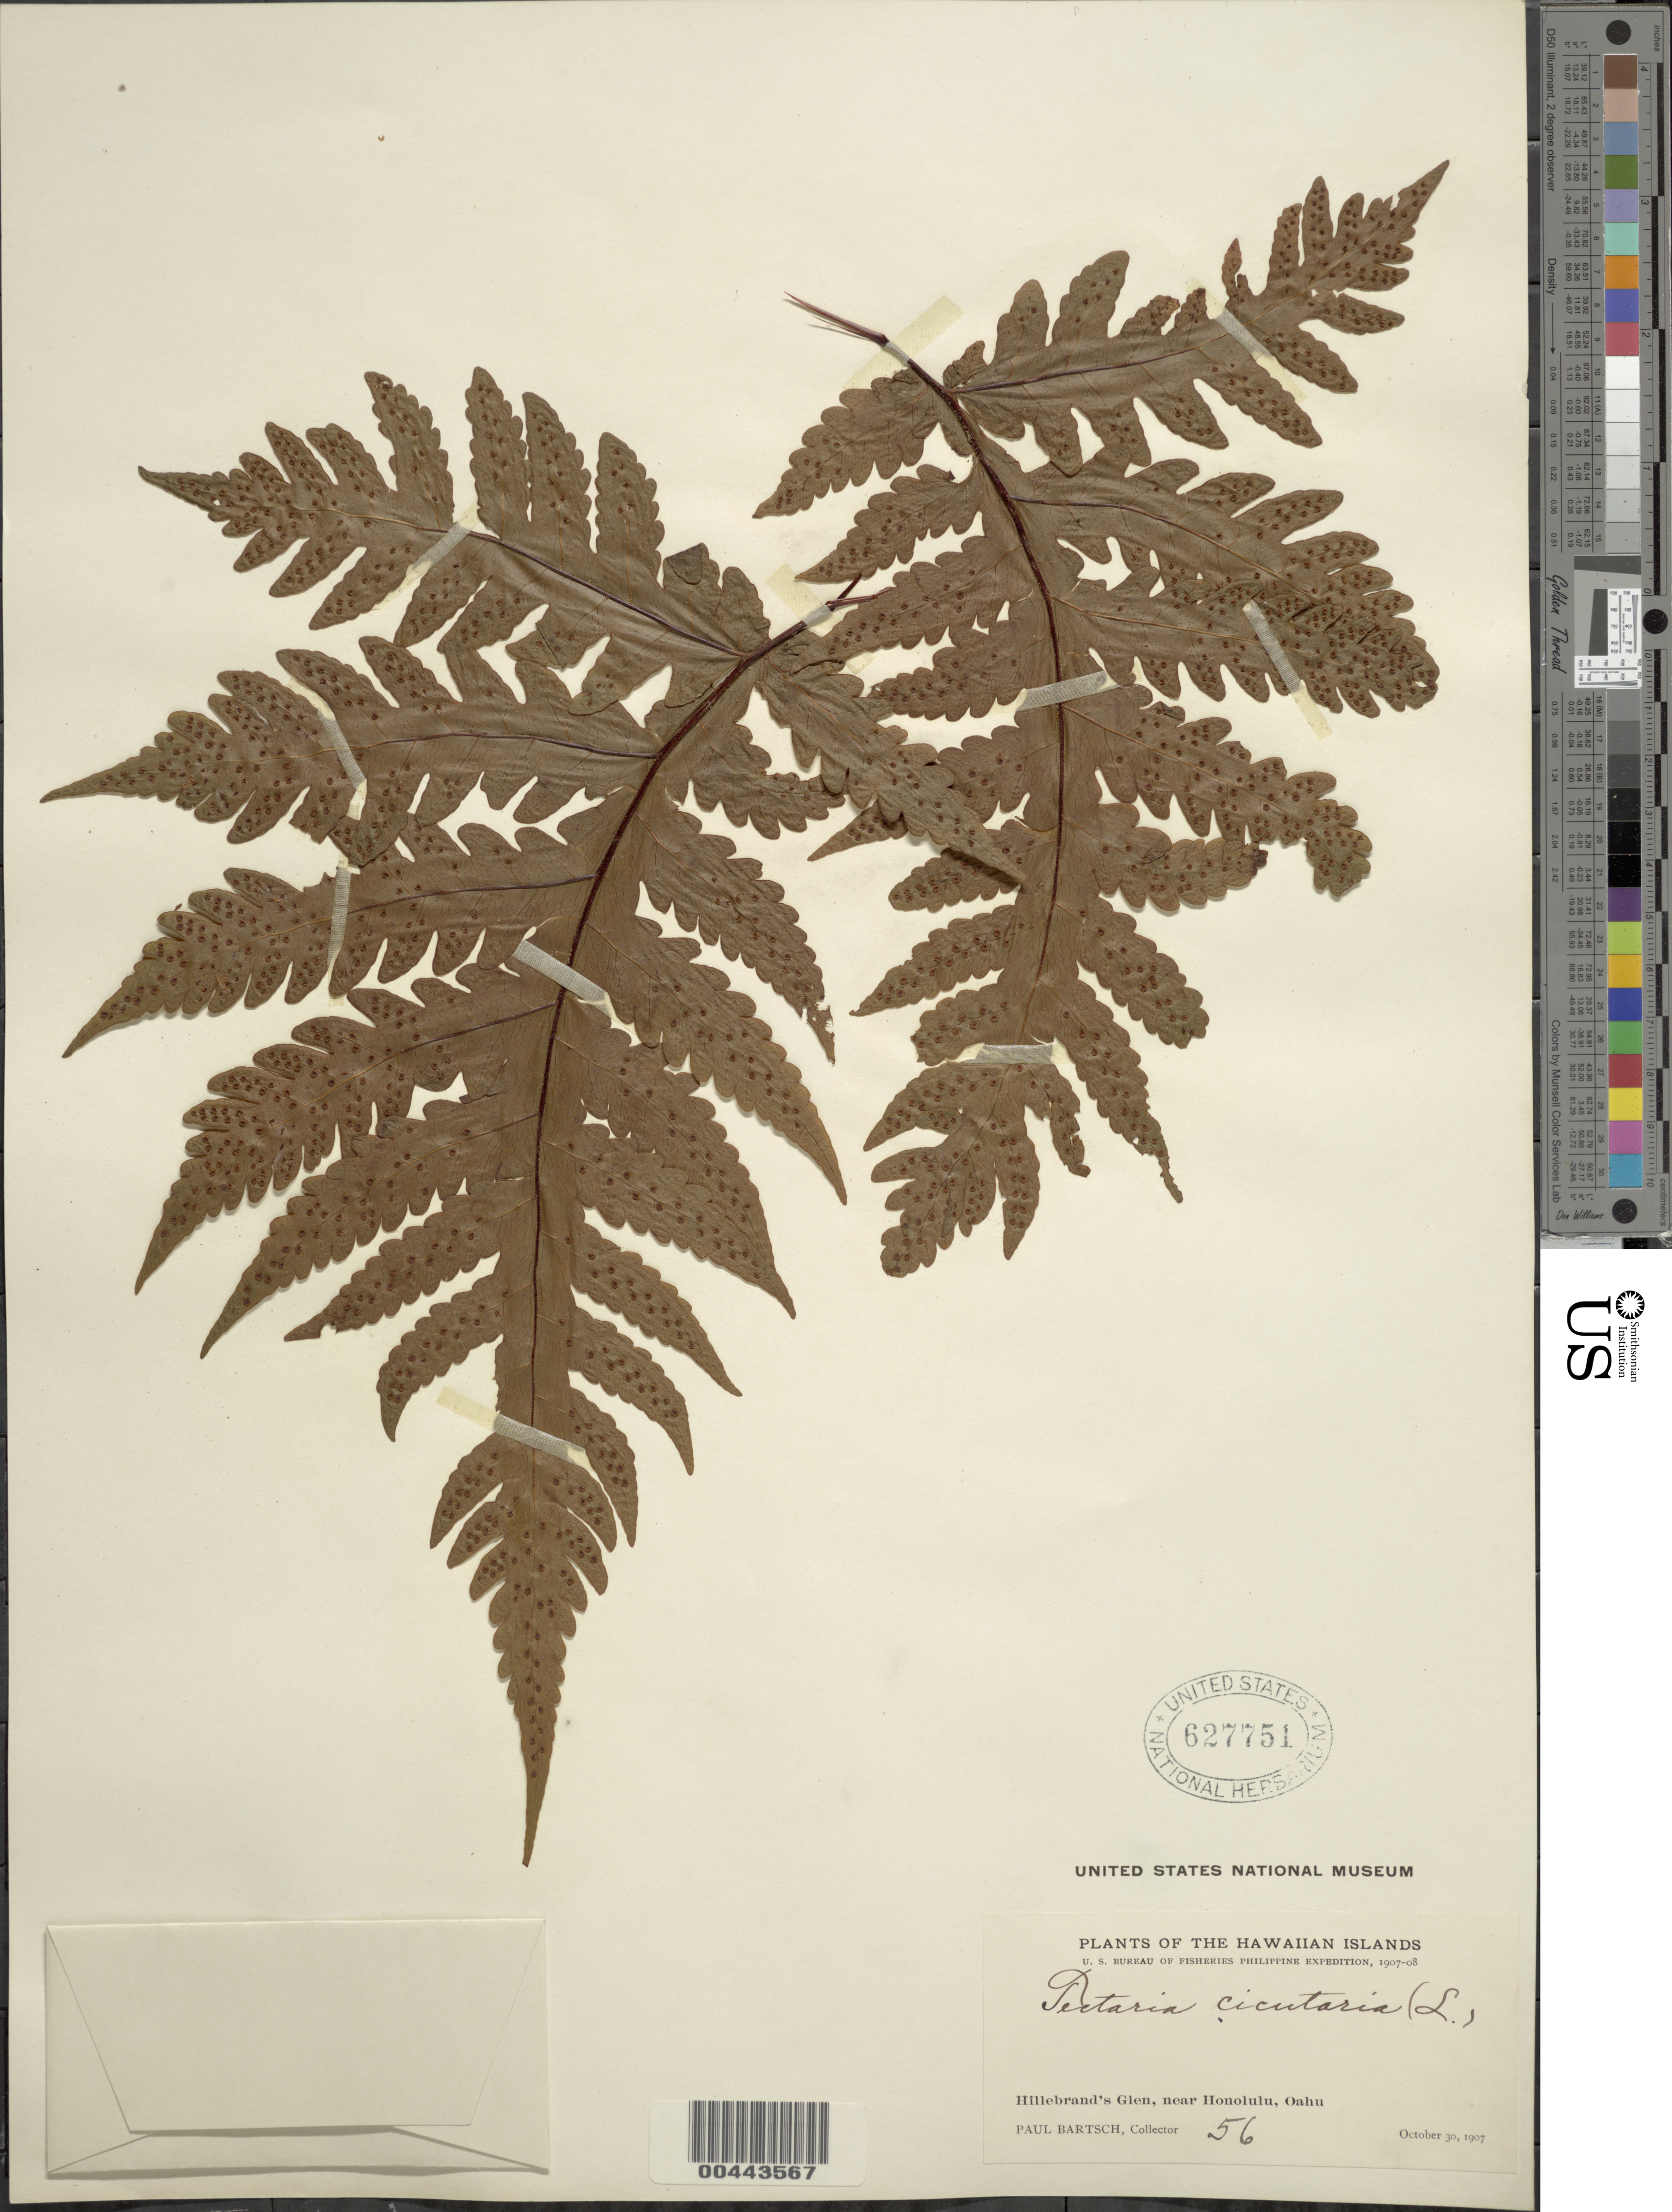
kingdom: Plantae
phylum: Tracheophyta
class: Polypodiopsida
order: Polypodiales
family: Tectariaceae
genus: Tectaria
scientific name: Tectaria gaudichaudii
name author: (Mett.) Maxon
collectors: P. Bartsch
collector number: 56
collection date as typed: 30 Oct 1907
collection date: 1907-10-30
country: United States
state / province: Hawaii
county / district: Honolulu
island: Oahu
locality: Hillebrand's Glen, near Honolulu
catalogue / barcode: US 627751